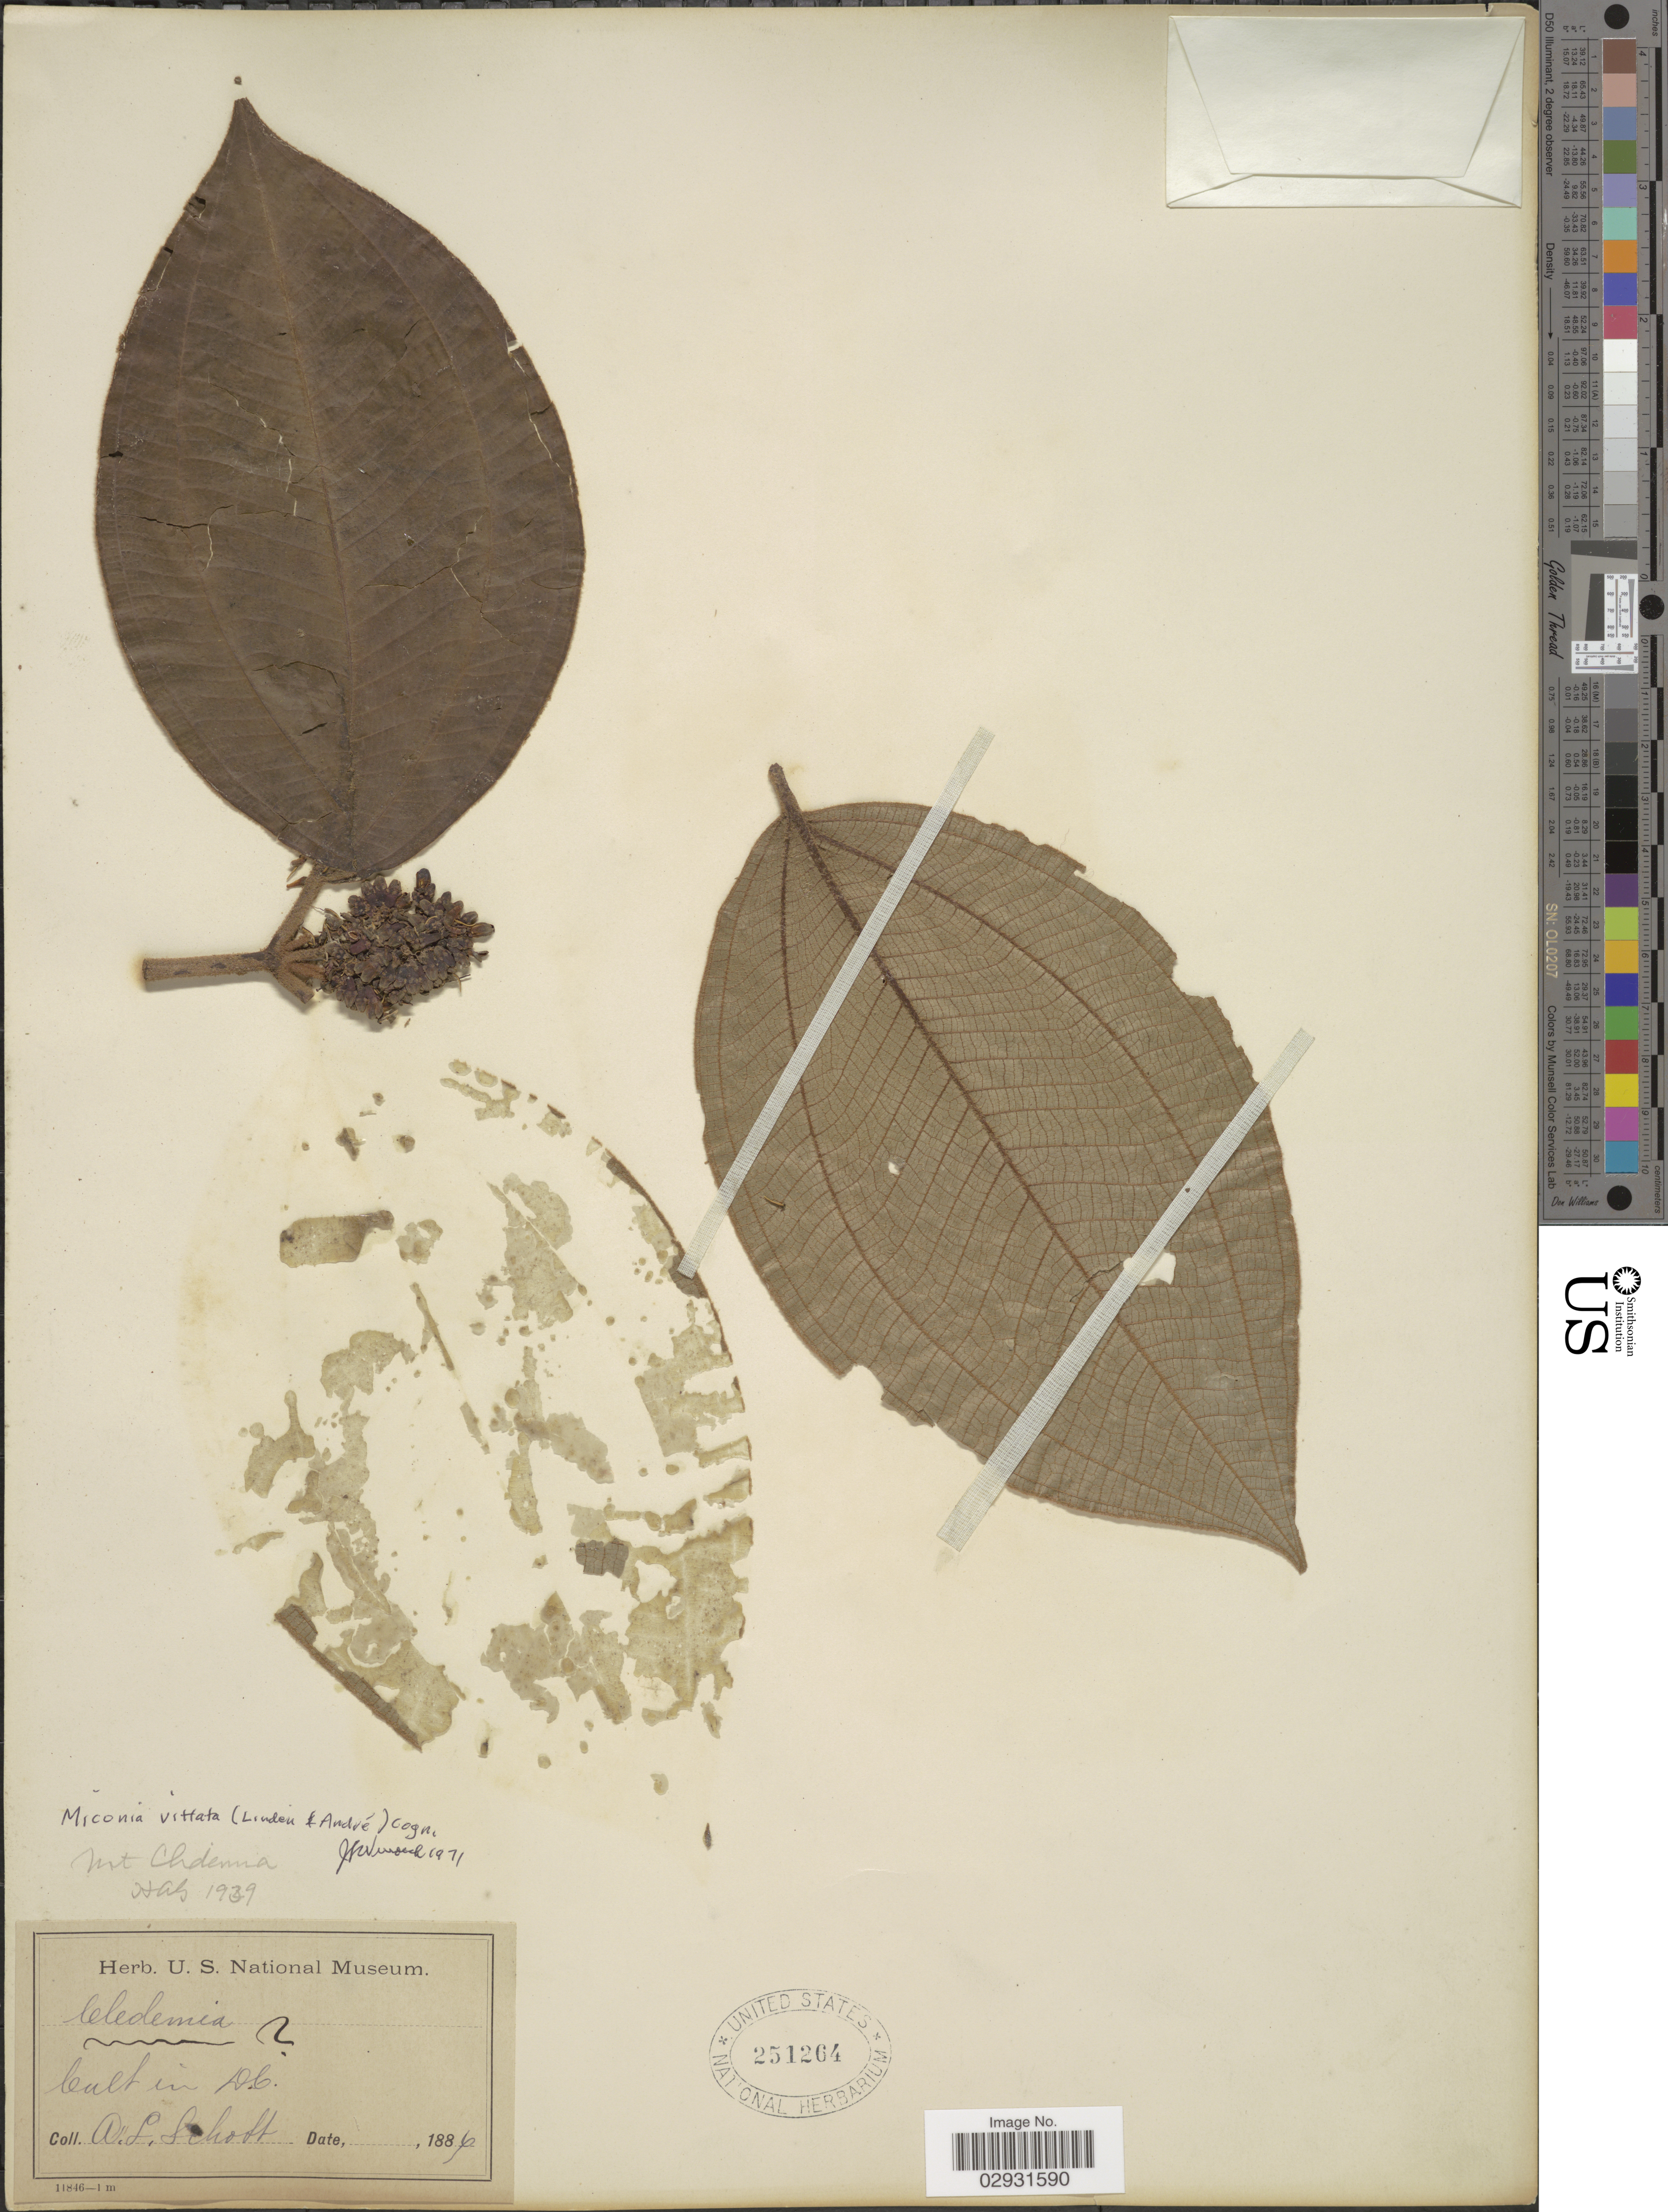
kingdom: Plantae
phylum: Tracheophyta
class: Magnoliopsida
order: Myrtales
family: Melastomataceae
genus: Miconia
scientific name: Miconia vittata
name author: (Linden & André) Cogn.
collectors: A. L. Schott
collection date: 1886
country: United States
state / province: District of Columbia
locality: Cult in D.C.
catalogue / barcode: US 251264